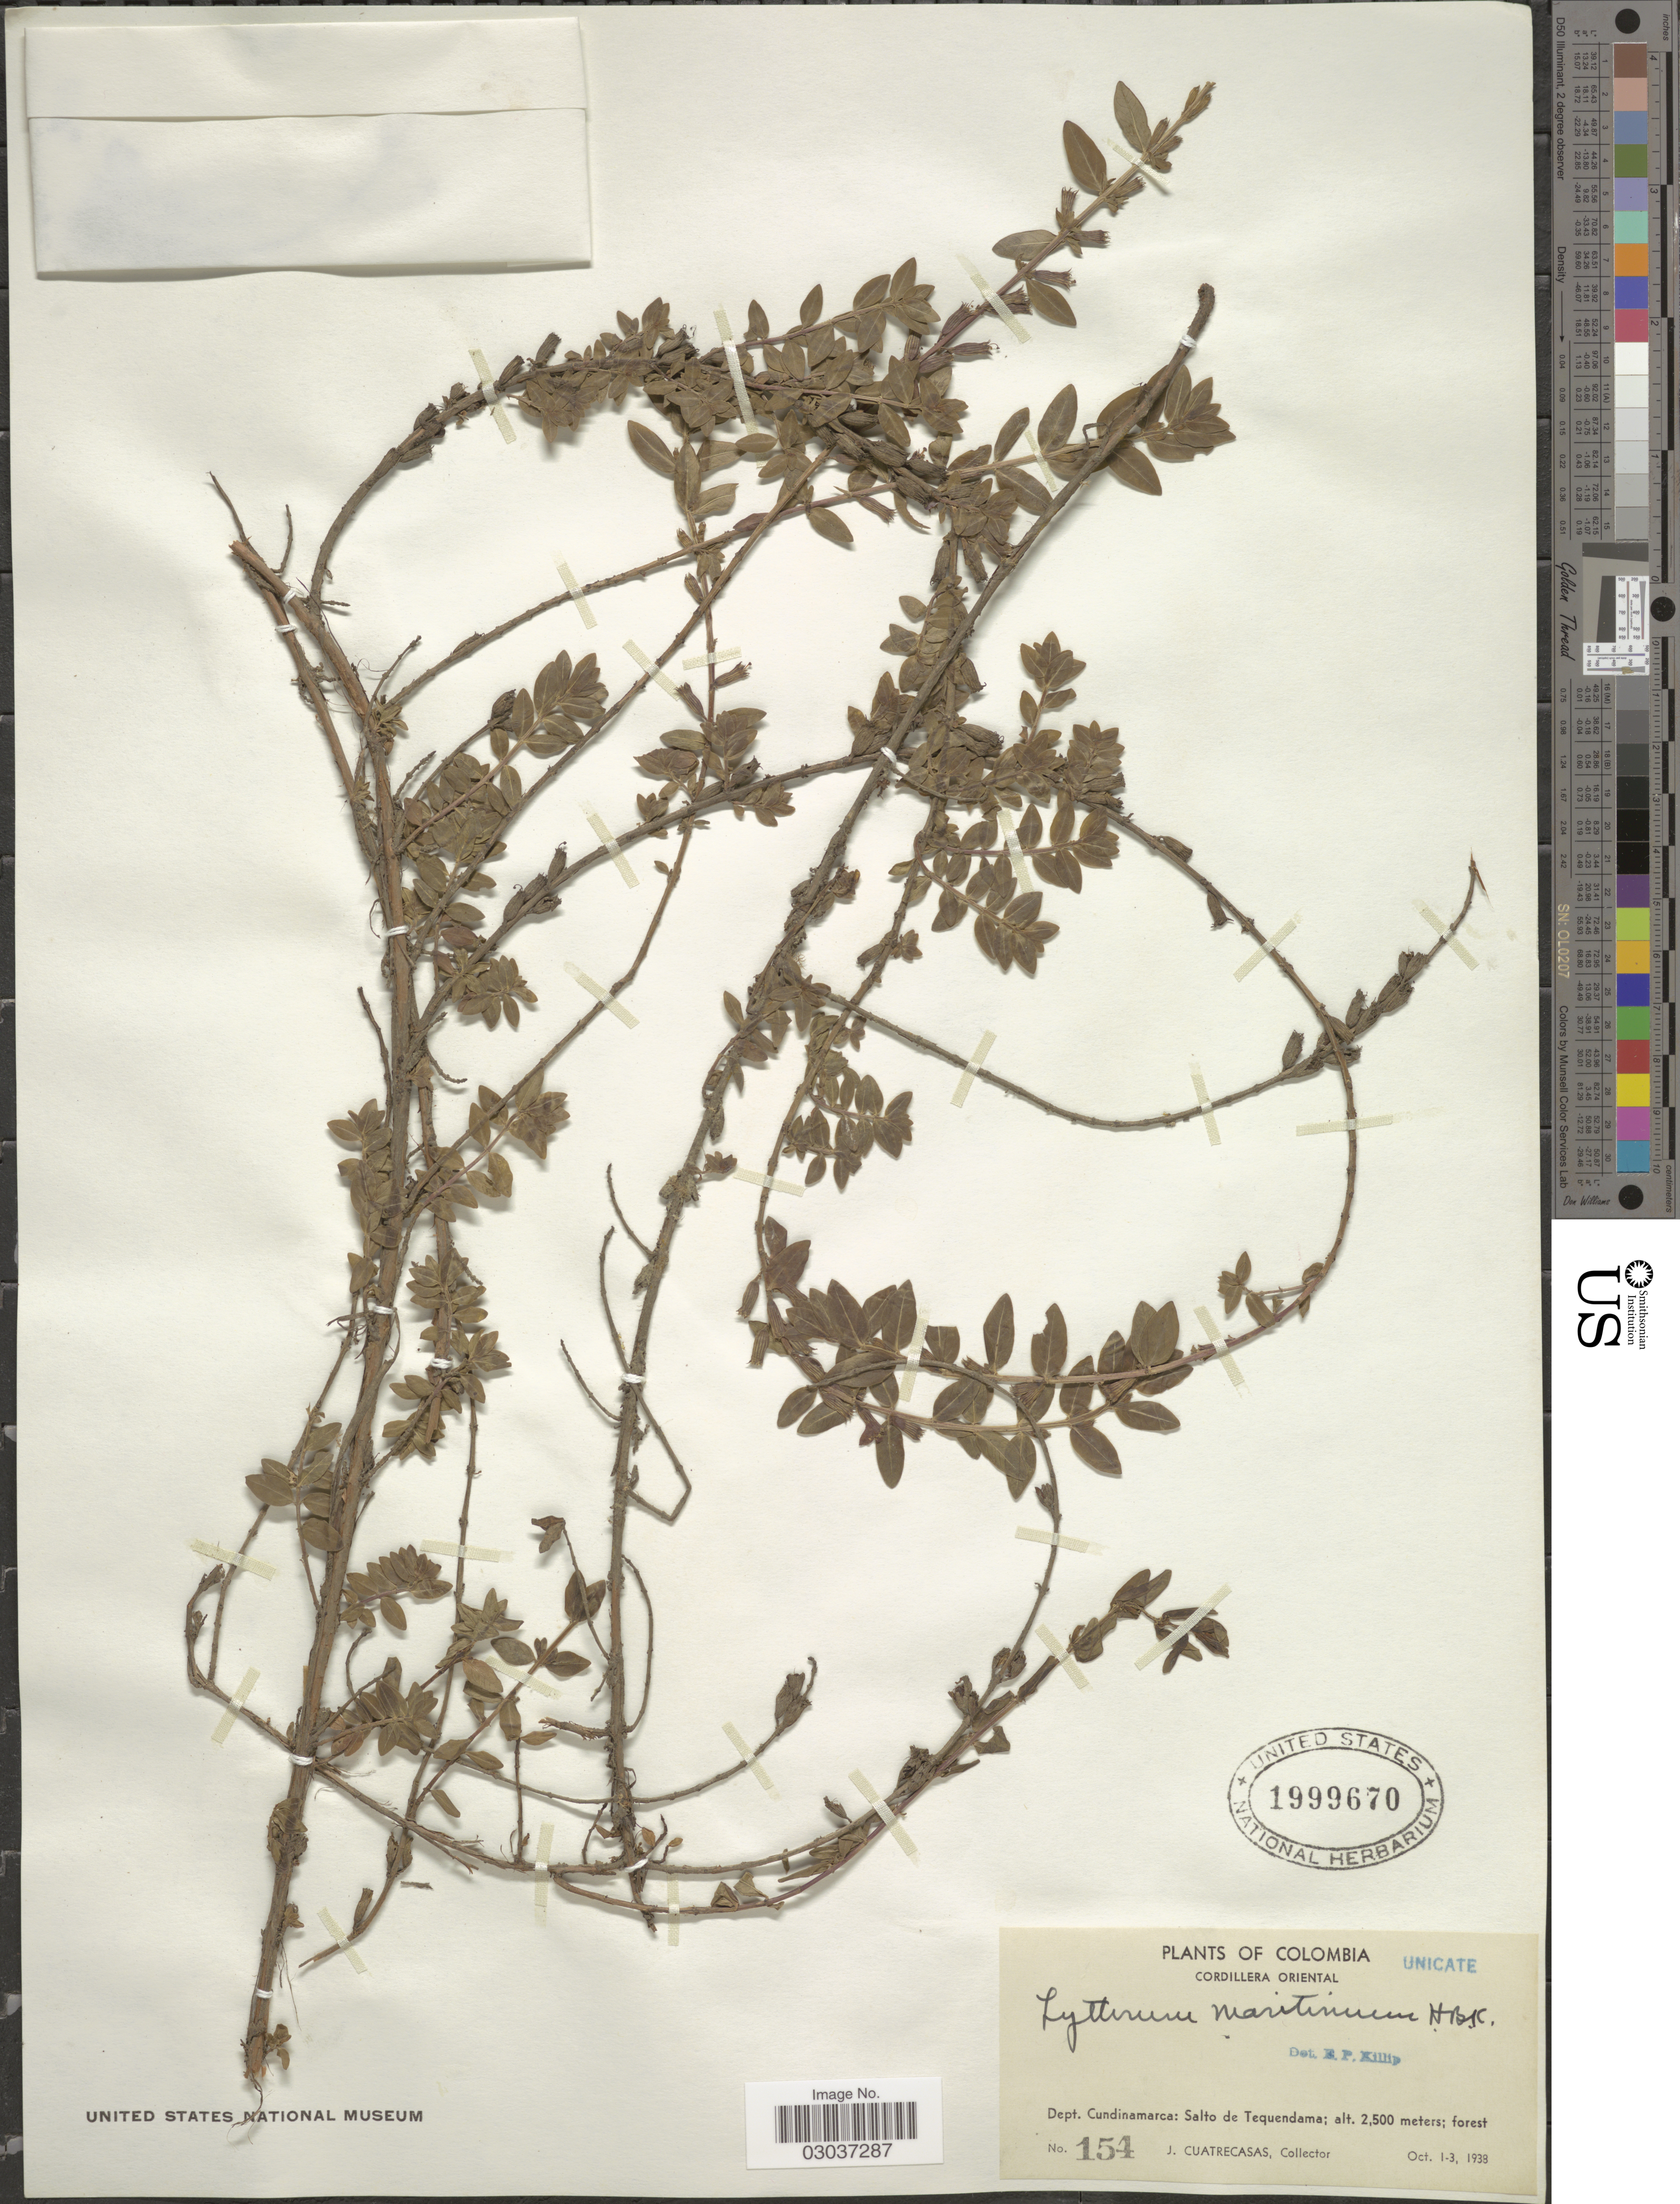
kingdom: Plantae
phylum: Tracheophyta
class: Magnoliopsida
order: Myrtales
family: Lythraceae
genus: Lythrum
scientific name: Lythrum maritimum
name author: Kunth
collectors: J. Cuatrecasas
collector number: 154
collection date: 1938-10-01/1938-10-03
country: Colombia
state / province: Cundinamarca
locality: Dept. Cundinamarca: Salto de Tequendama.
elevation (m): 2500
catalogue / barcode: US 1999670